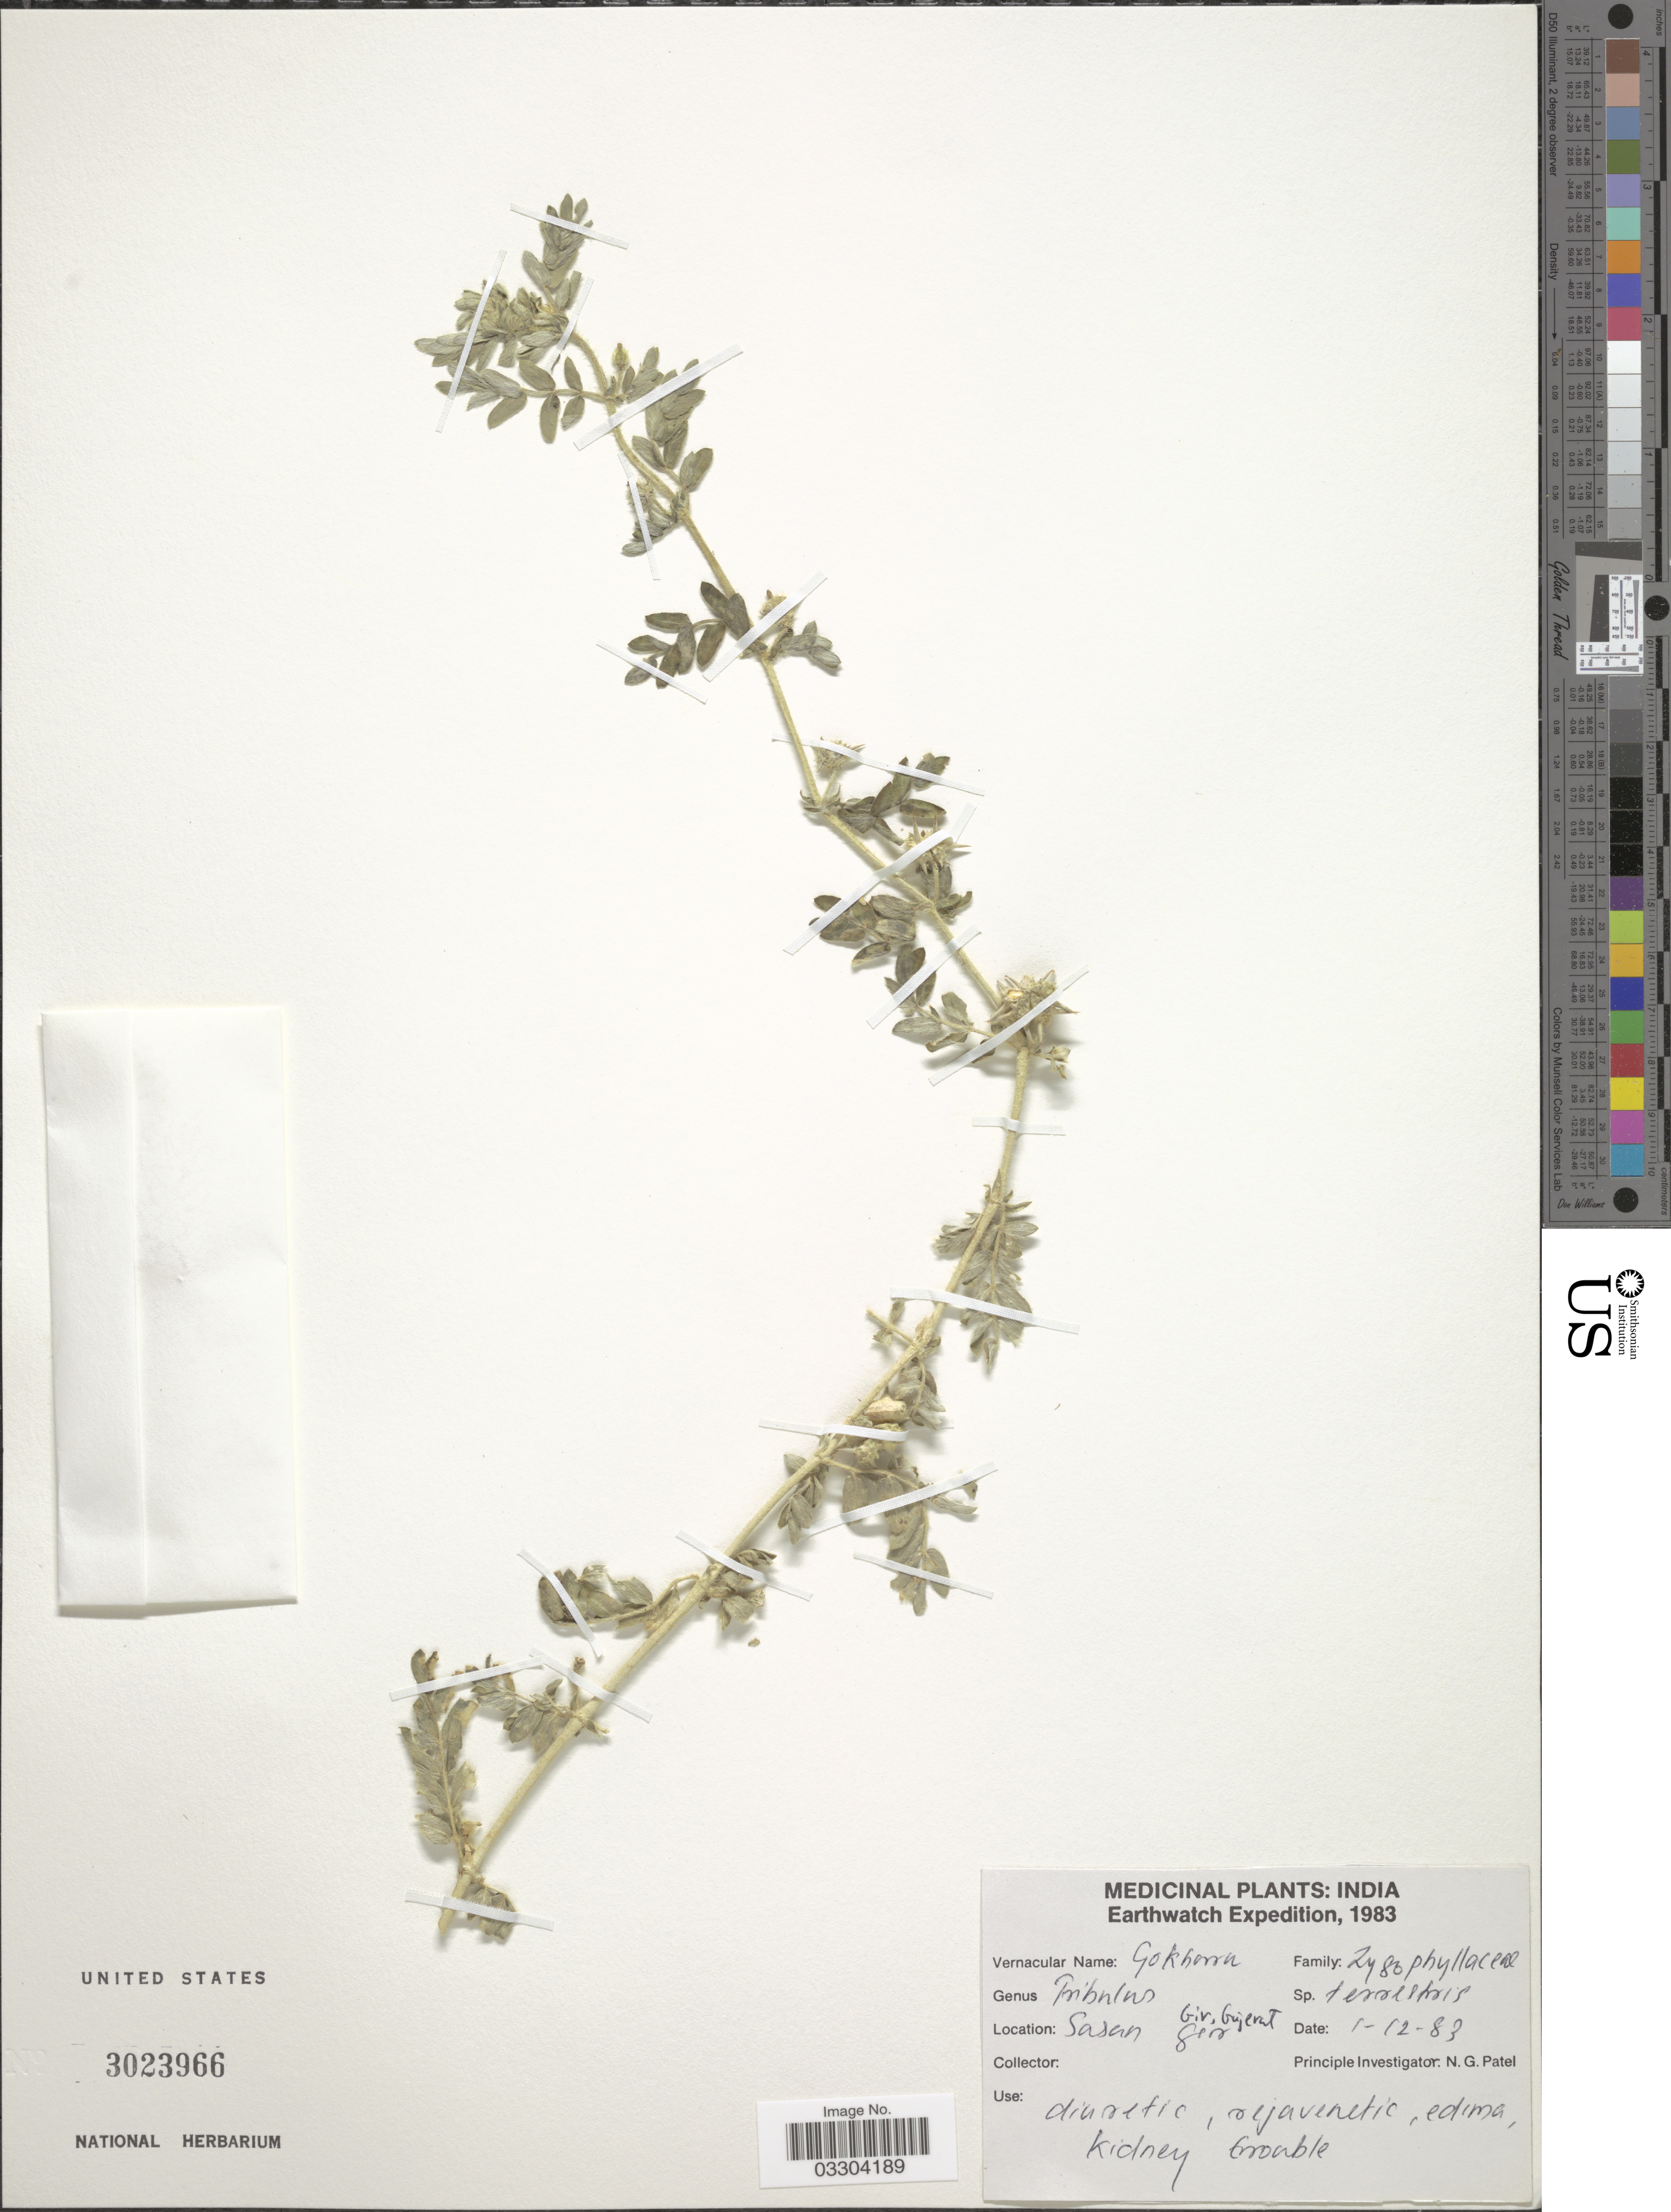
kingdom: Plantae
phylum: Tracheophyta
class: Magnoliopsida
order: Zygophyllales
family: Zygophyllaceae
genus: Tribulus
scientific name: Tribulus terrestris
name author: L.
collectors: N. Patel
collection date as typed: Transcribed d/m/y: 1/12/83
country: India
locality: Sasan Gir Gujerat.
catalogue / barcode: US 3023966